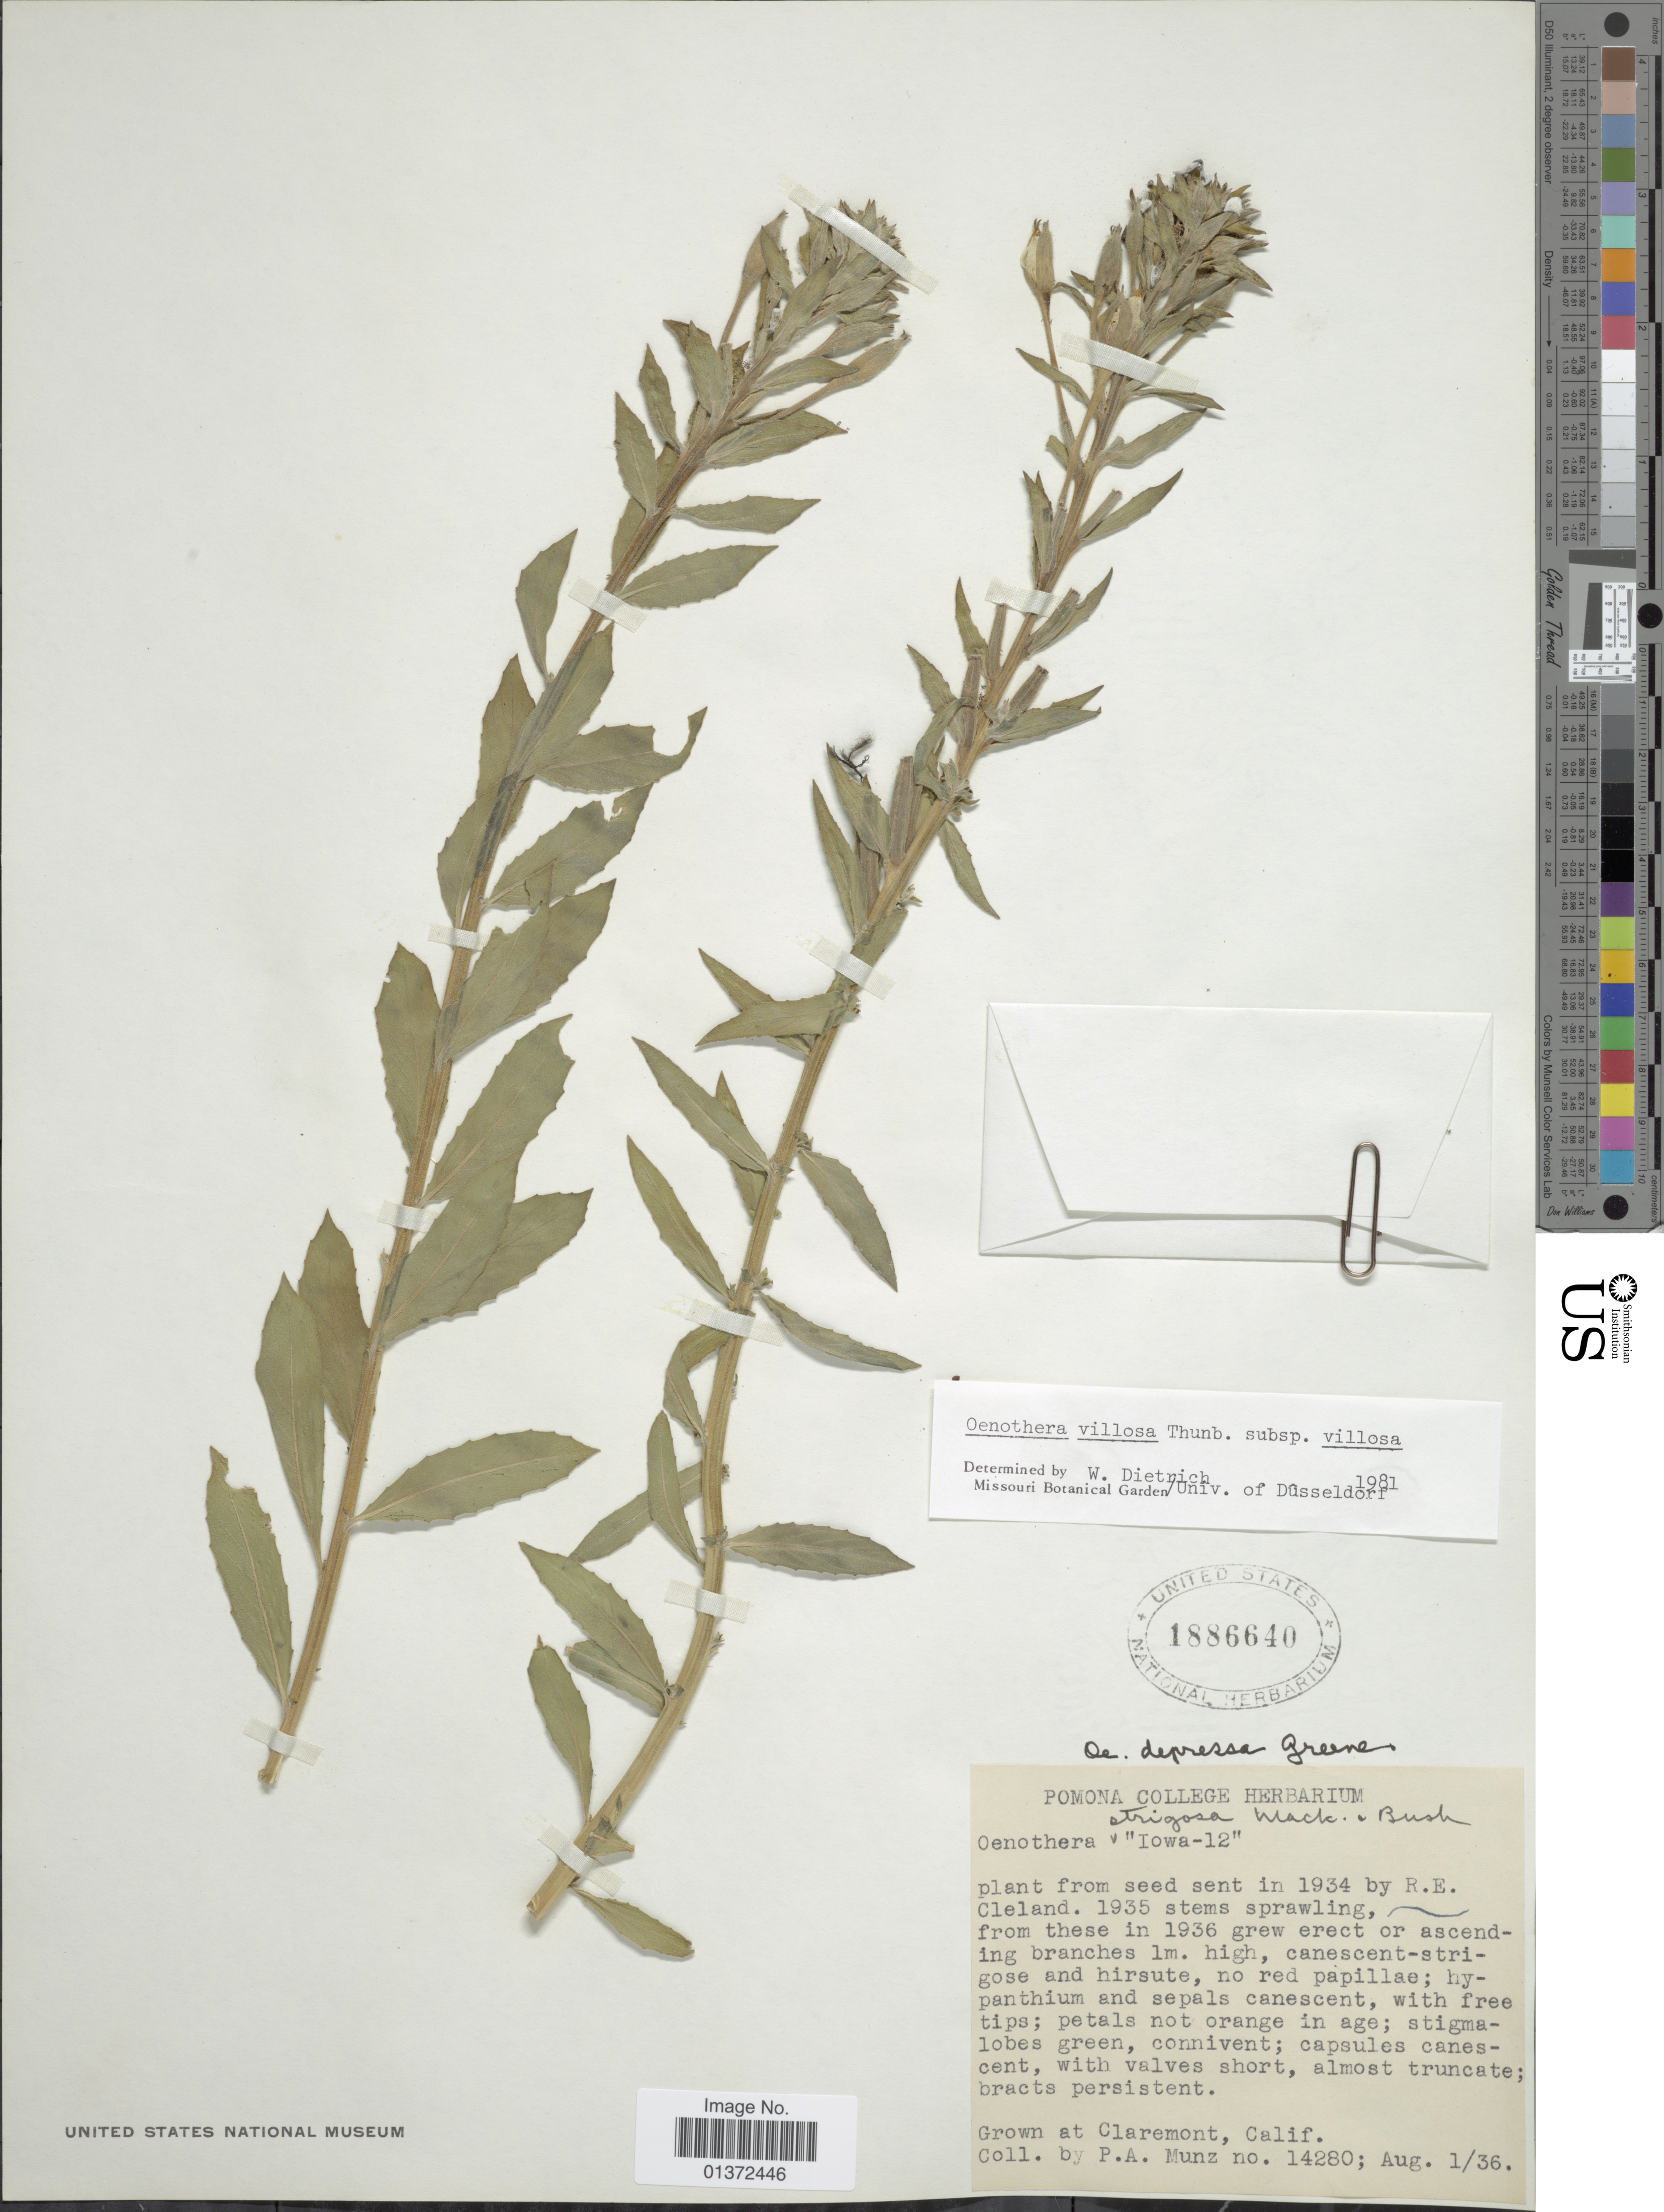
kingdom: Plantae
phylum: Tracheophyta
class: Magnoliopsida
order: Myrtales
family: Onagraceae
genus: Oenothera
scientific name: Oenothera villosa subsp. villosa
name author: Thunb.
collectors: P. A. Munz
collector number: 14280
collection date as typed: Transcribed d/m/y: 1/8/36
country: United States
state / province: California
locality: Claremont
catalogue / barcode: US 1886640